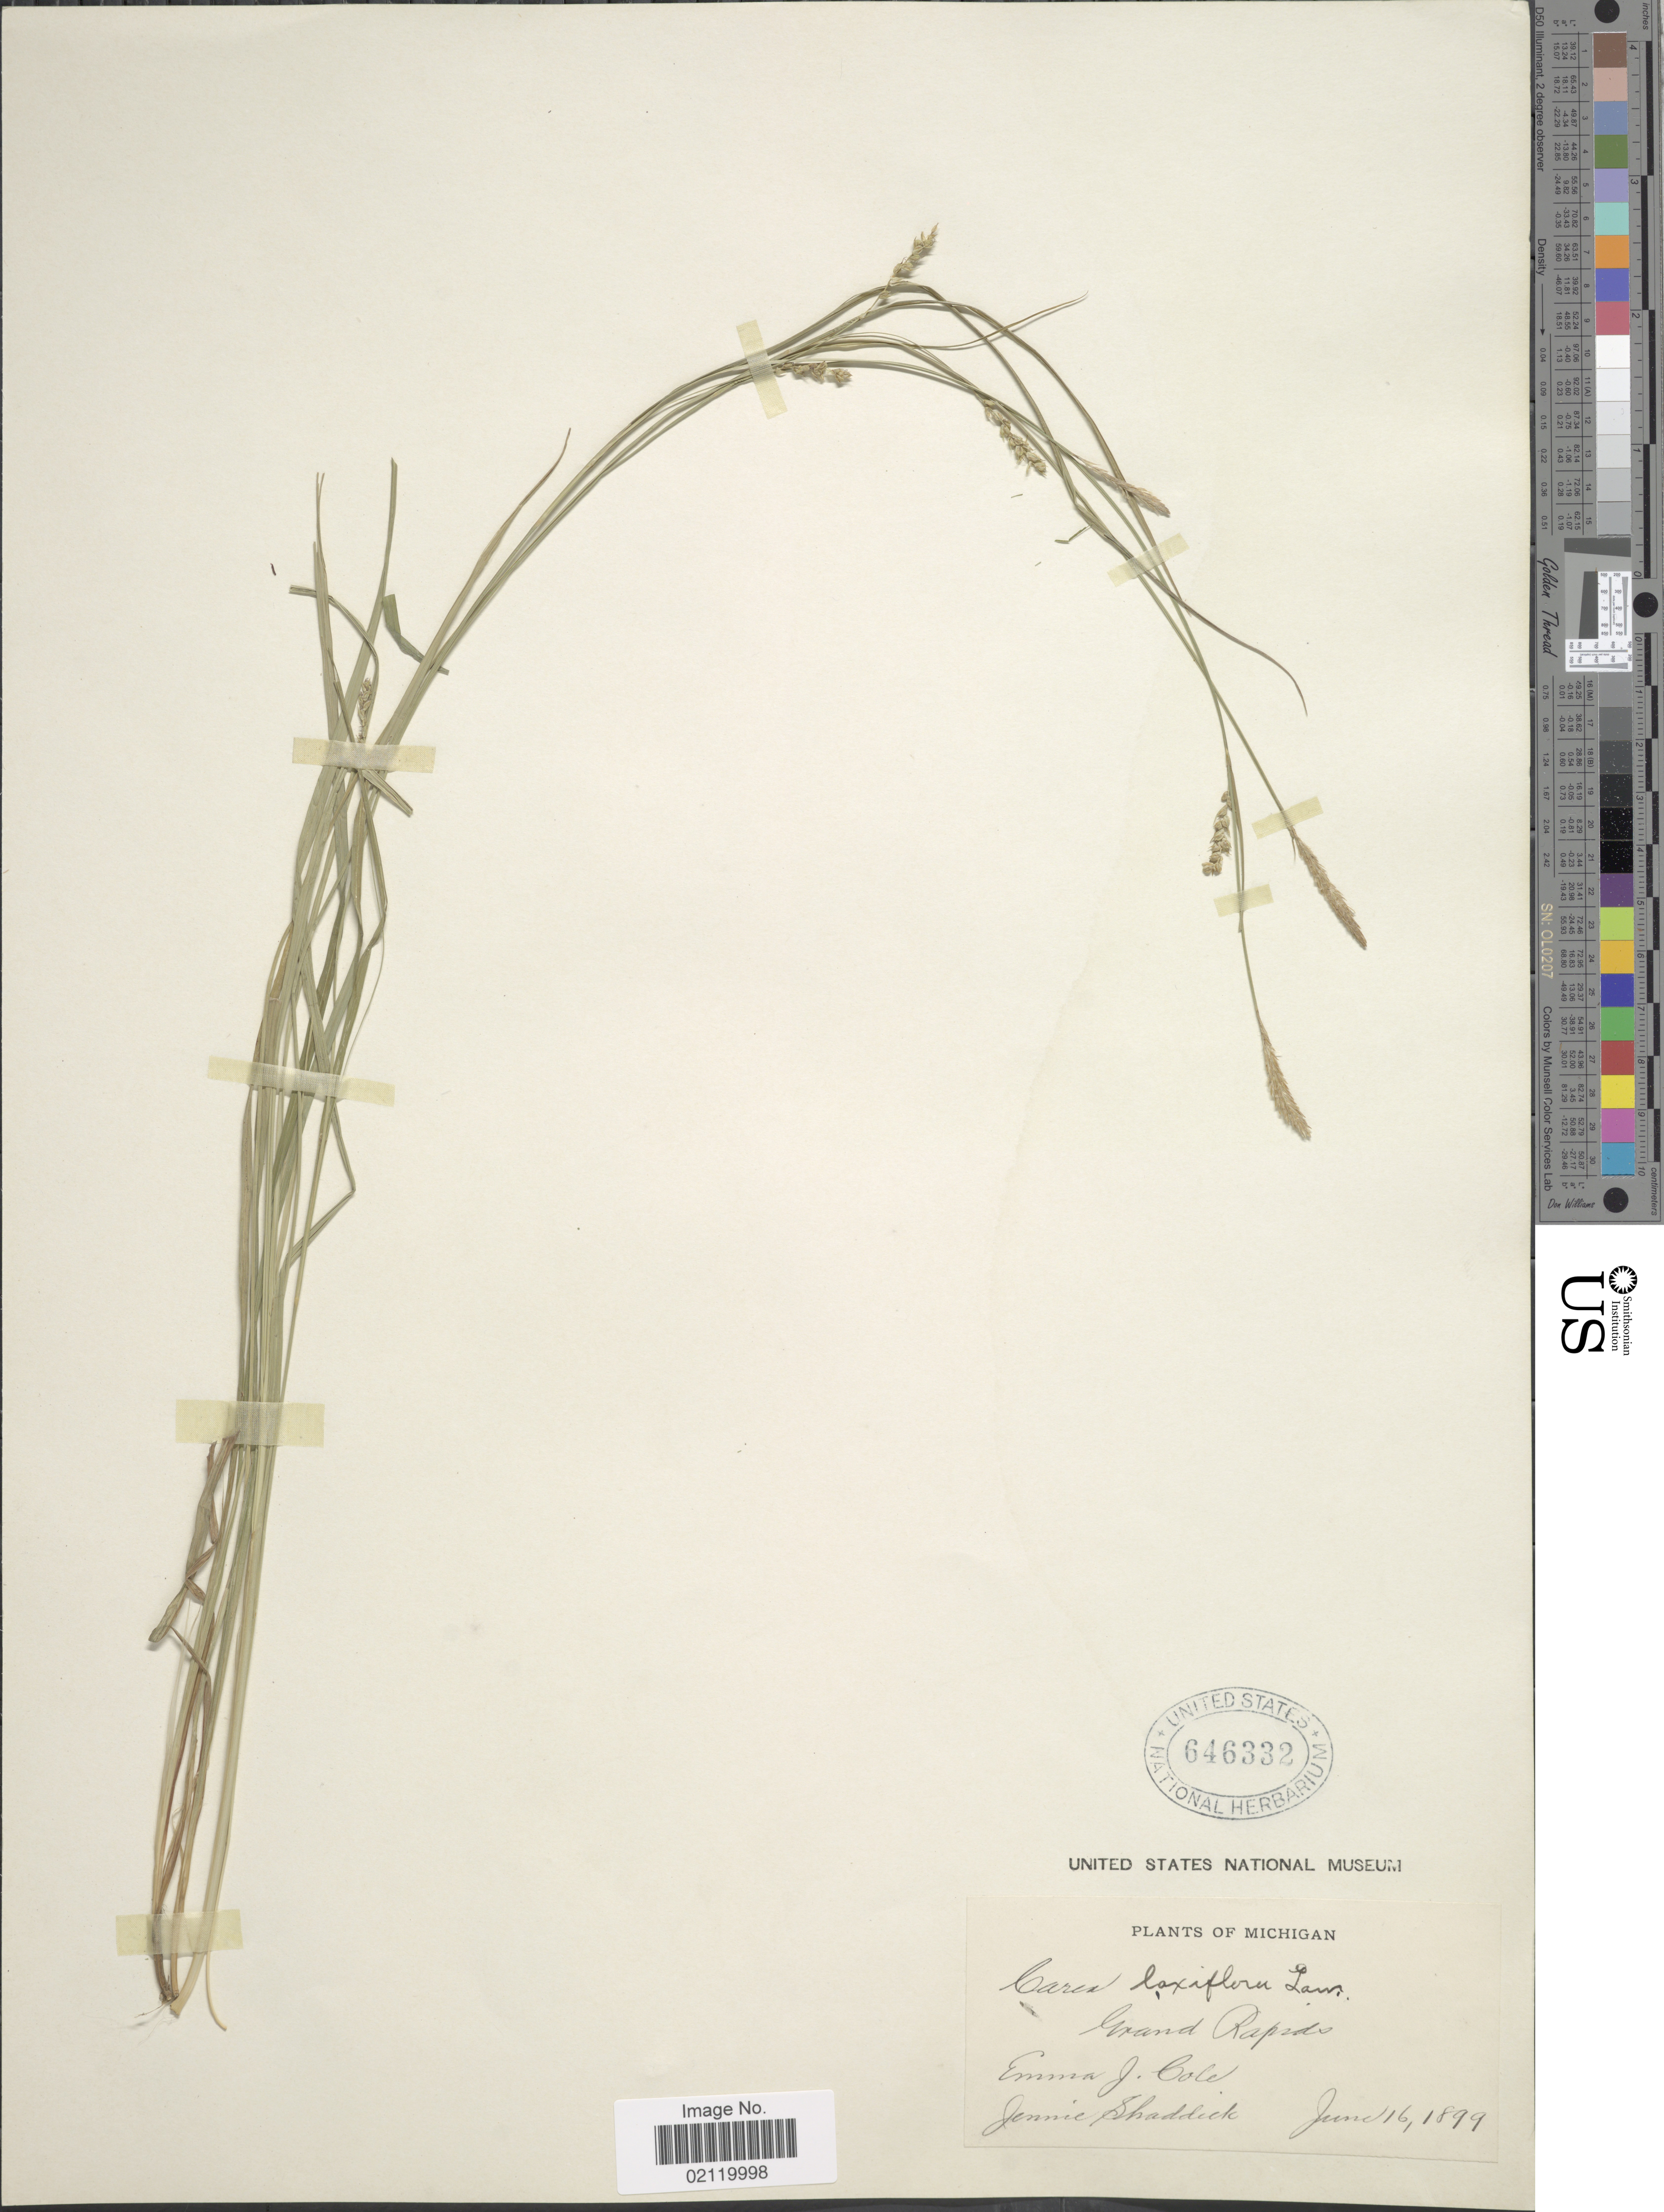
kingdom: Plantae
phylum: Tracheophyta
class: Liliopsida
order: Poales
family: Cyperaceae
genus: Carex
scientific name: Carex laxiflora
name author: Lam.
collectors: E. Cole & J. Shaddick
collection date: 1899-06-16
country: United States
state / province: Michigan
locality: Grand Rapids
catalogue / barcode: US 646332